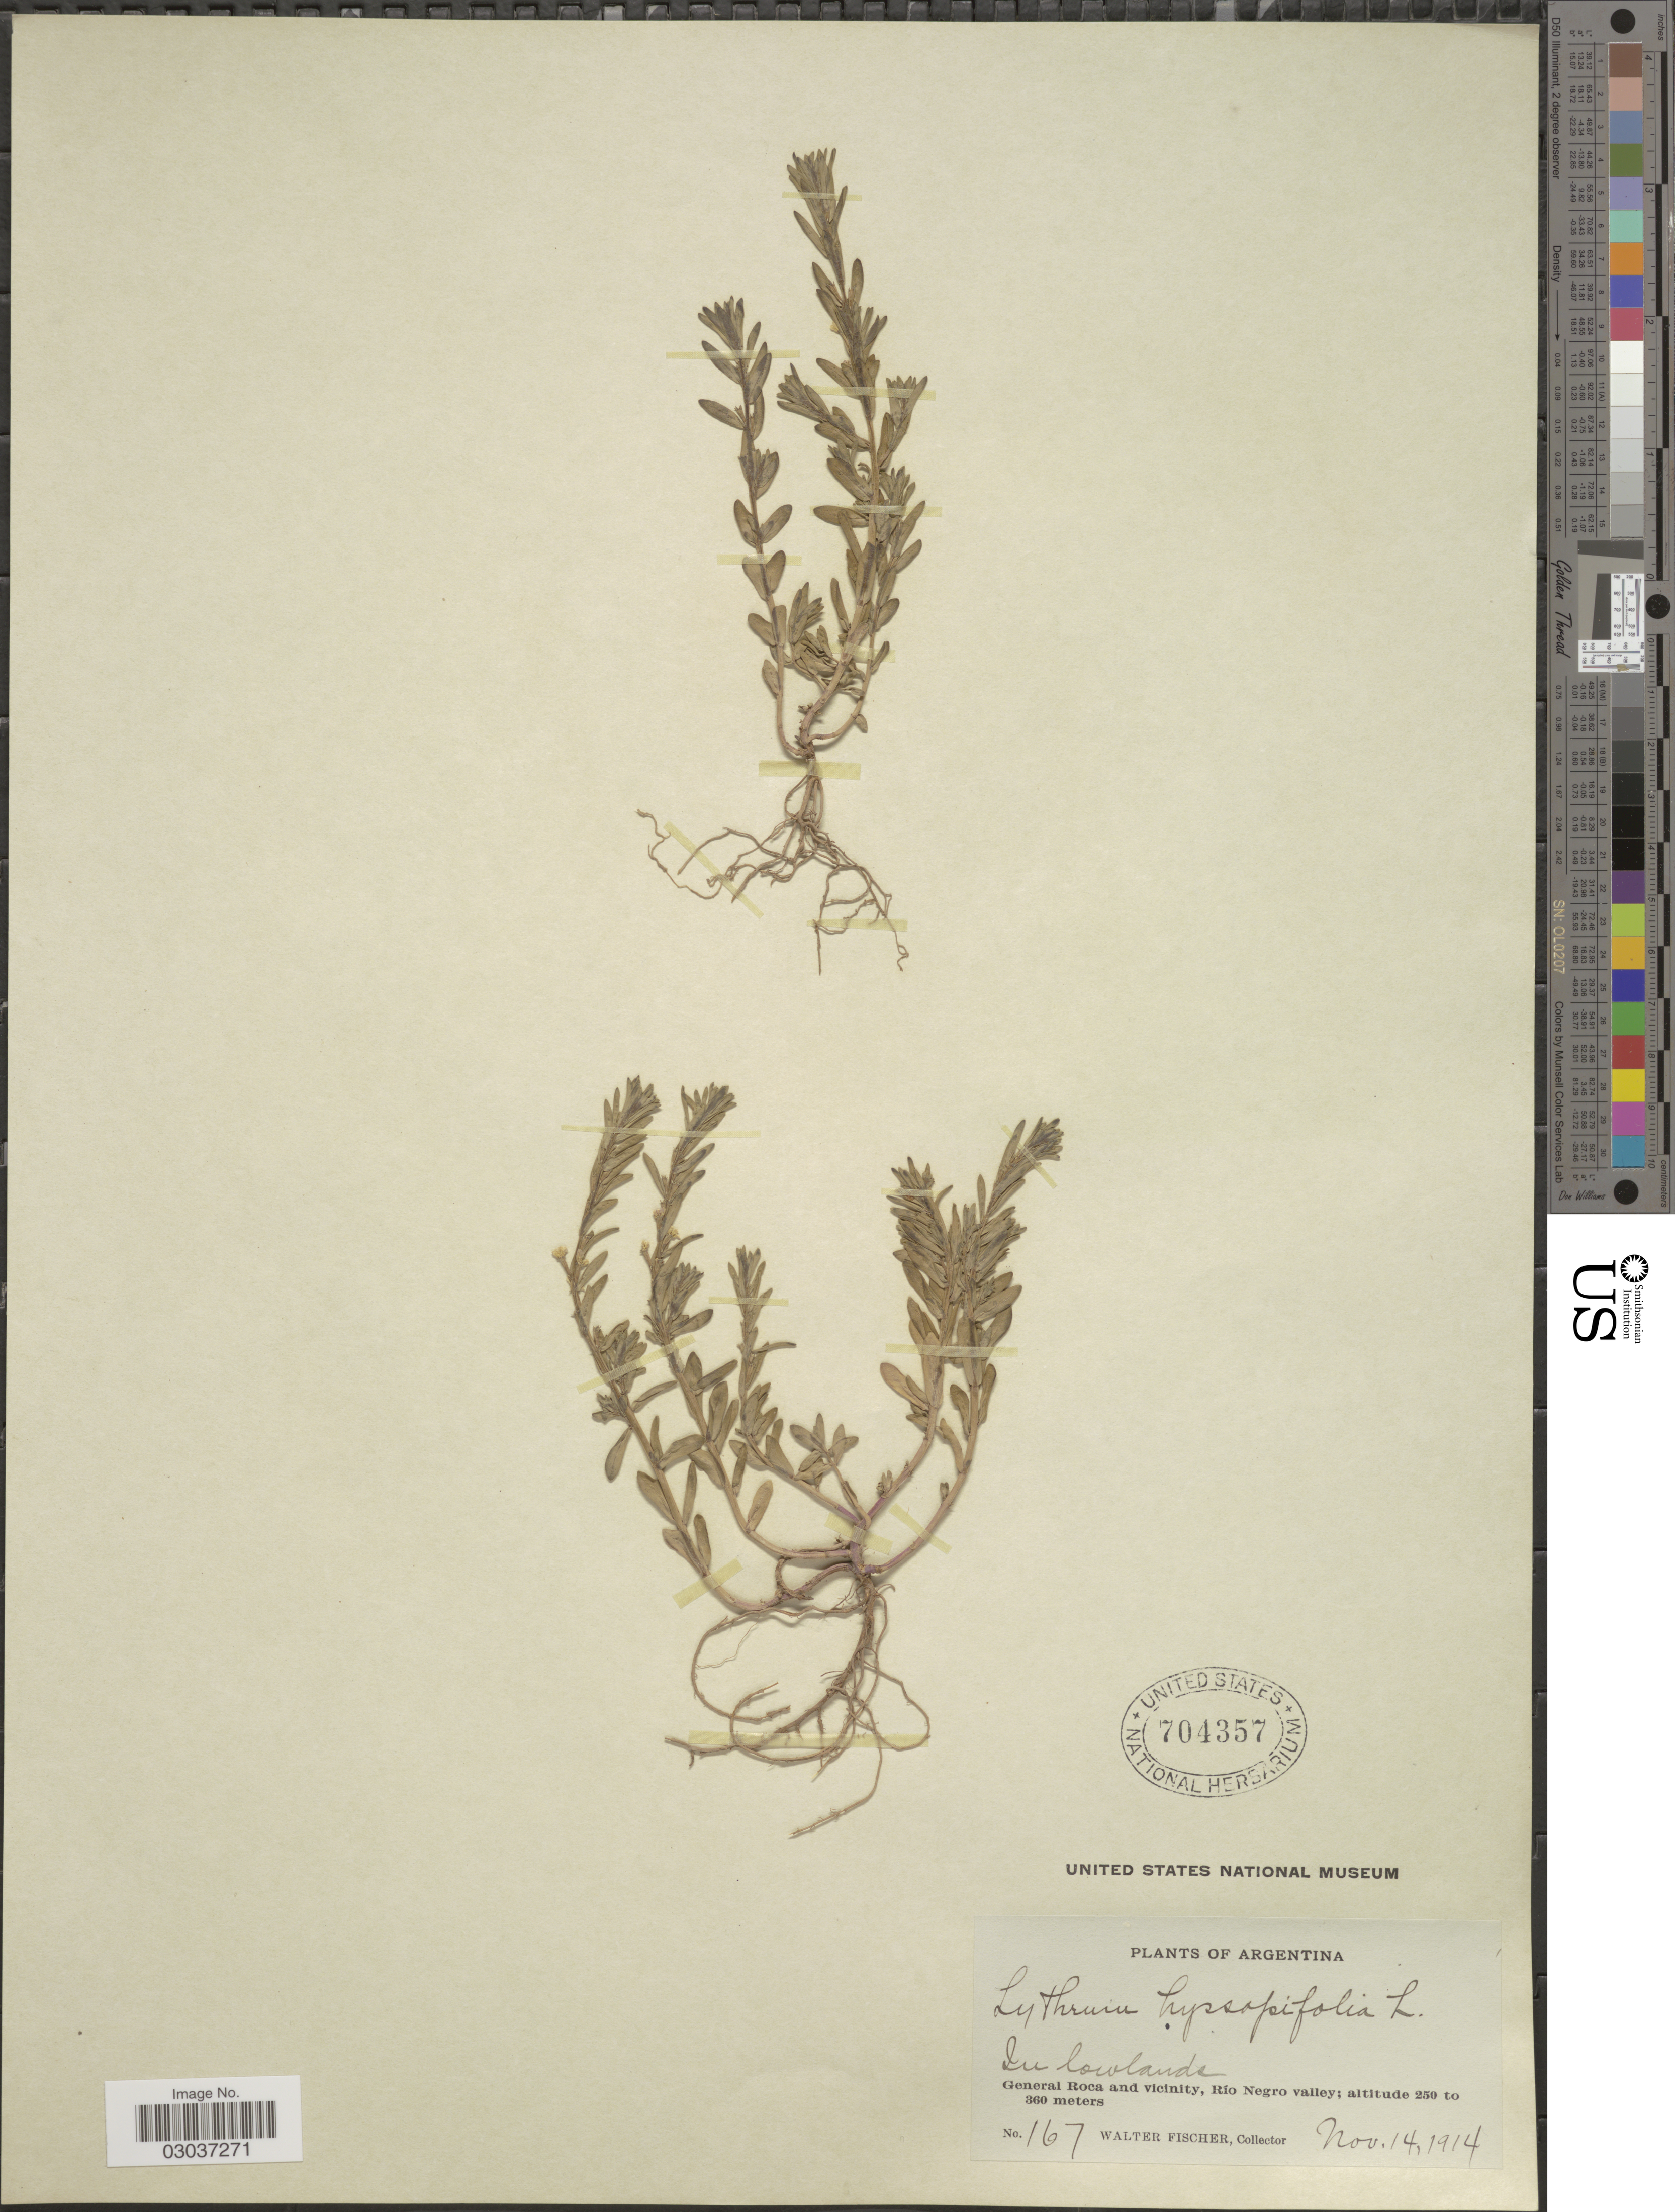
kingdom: Plantae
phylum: Tracheophyta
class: Magnoliopsida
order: Myrtales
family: Lythraceae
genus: Lythrum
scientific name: Lythrum hyssopifolia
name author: L.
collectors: W. Fischer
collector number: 167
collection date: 1914-11-14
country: Argentina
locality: General Roca and vicinity, Río Negro valley.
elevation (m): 250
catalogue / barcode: US 704357